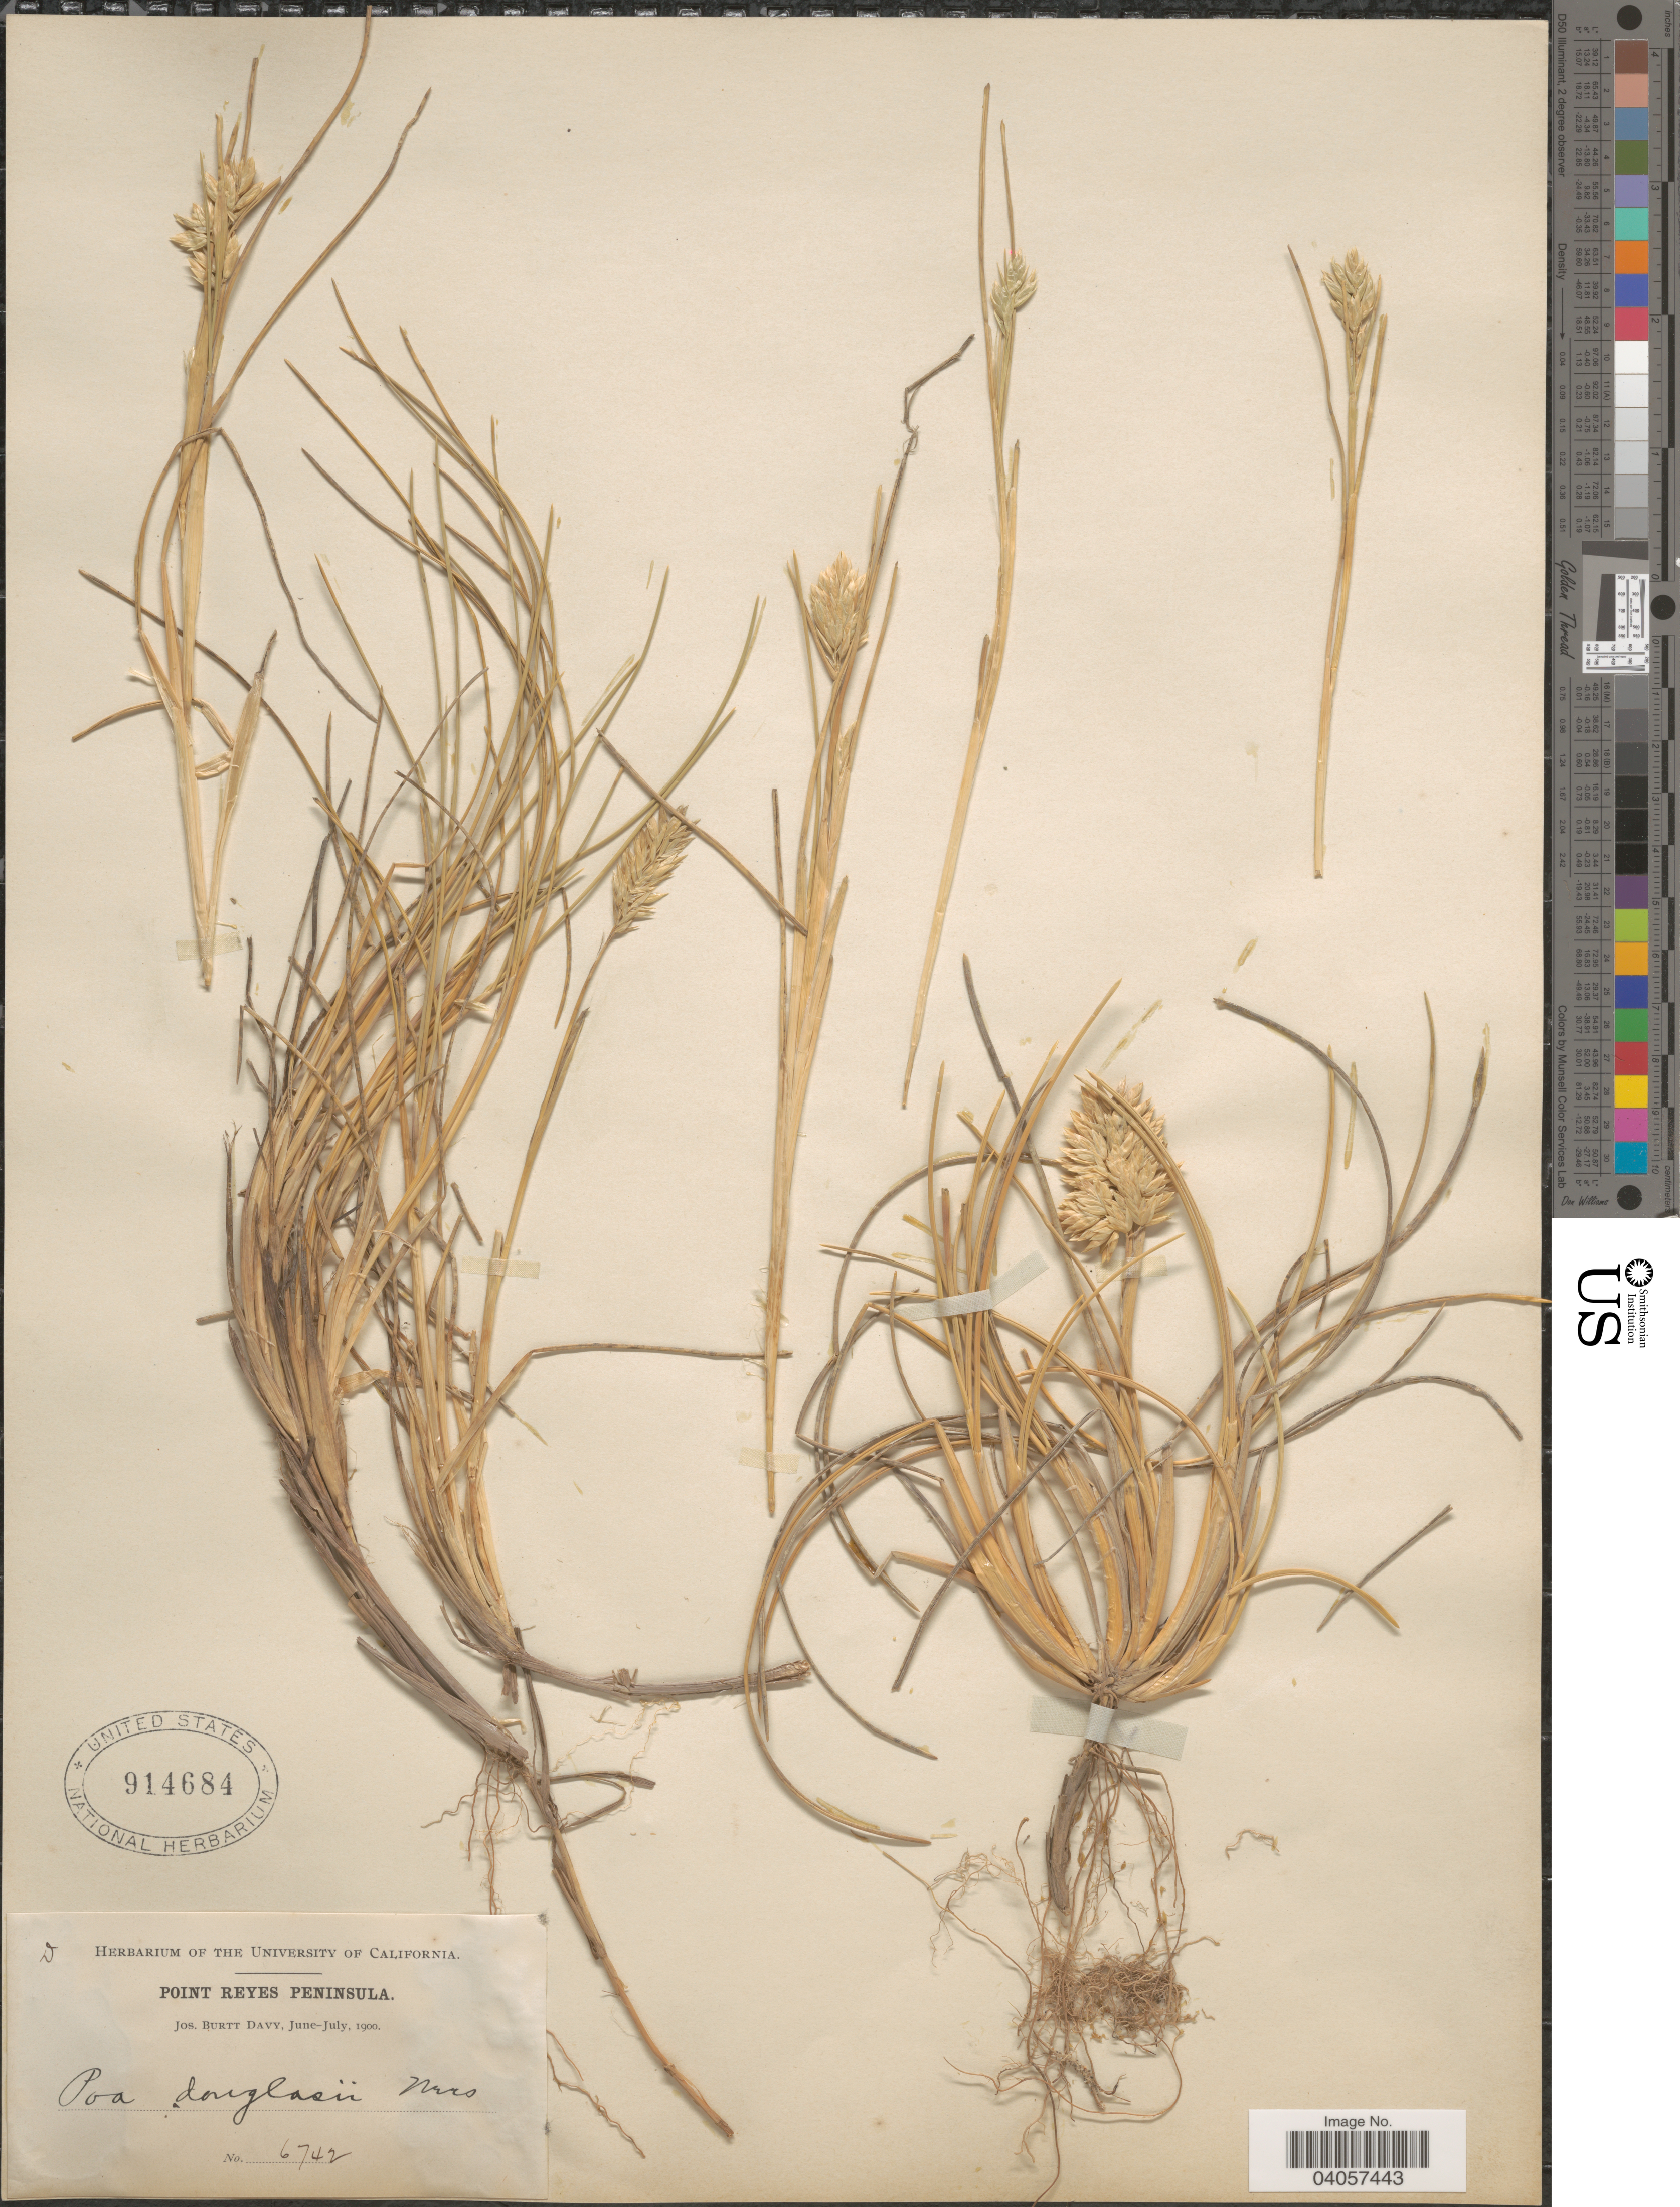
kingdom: Plantae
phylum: Tracheophyta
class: Liliopsida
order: Poales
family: Poaceae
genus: Poa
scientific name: Poa douglasii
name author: Nees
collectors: J. Burtt Davy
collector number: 6742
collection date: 1900-06/1900-07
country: United States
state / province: California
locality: Point Reyes Peninsula.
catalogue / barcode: US 914684